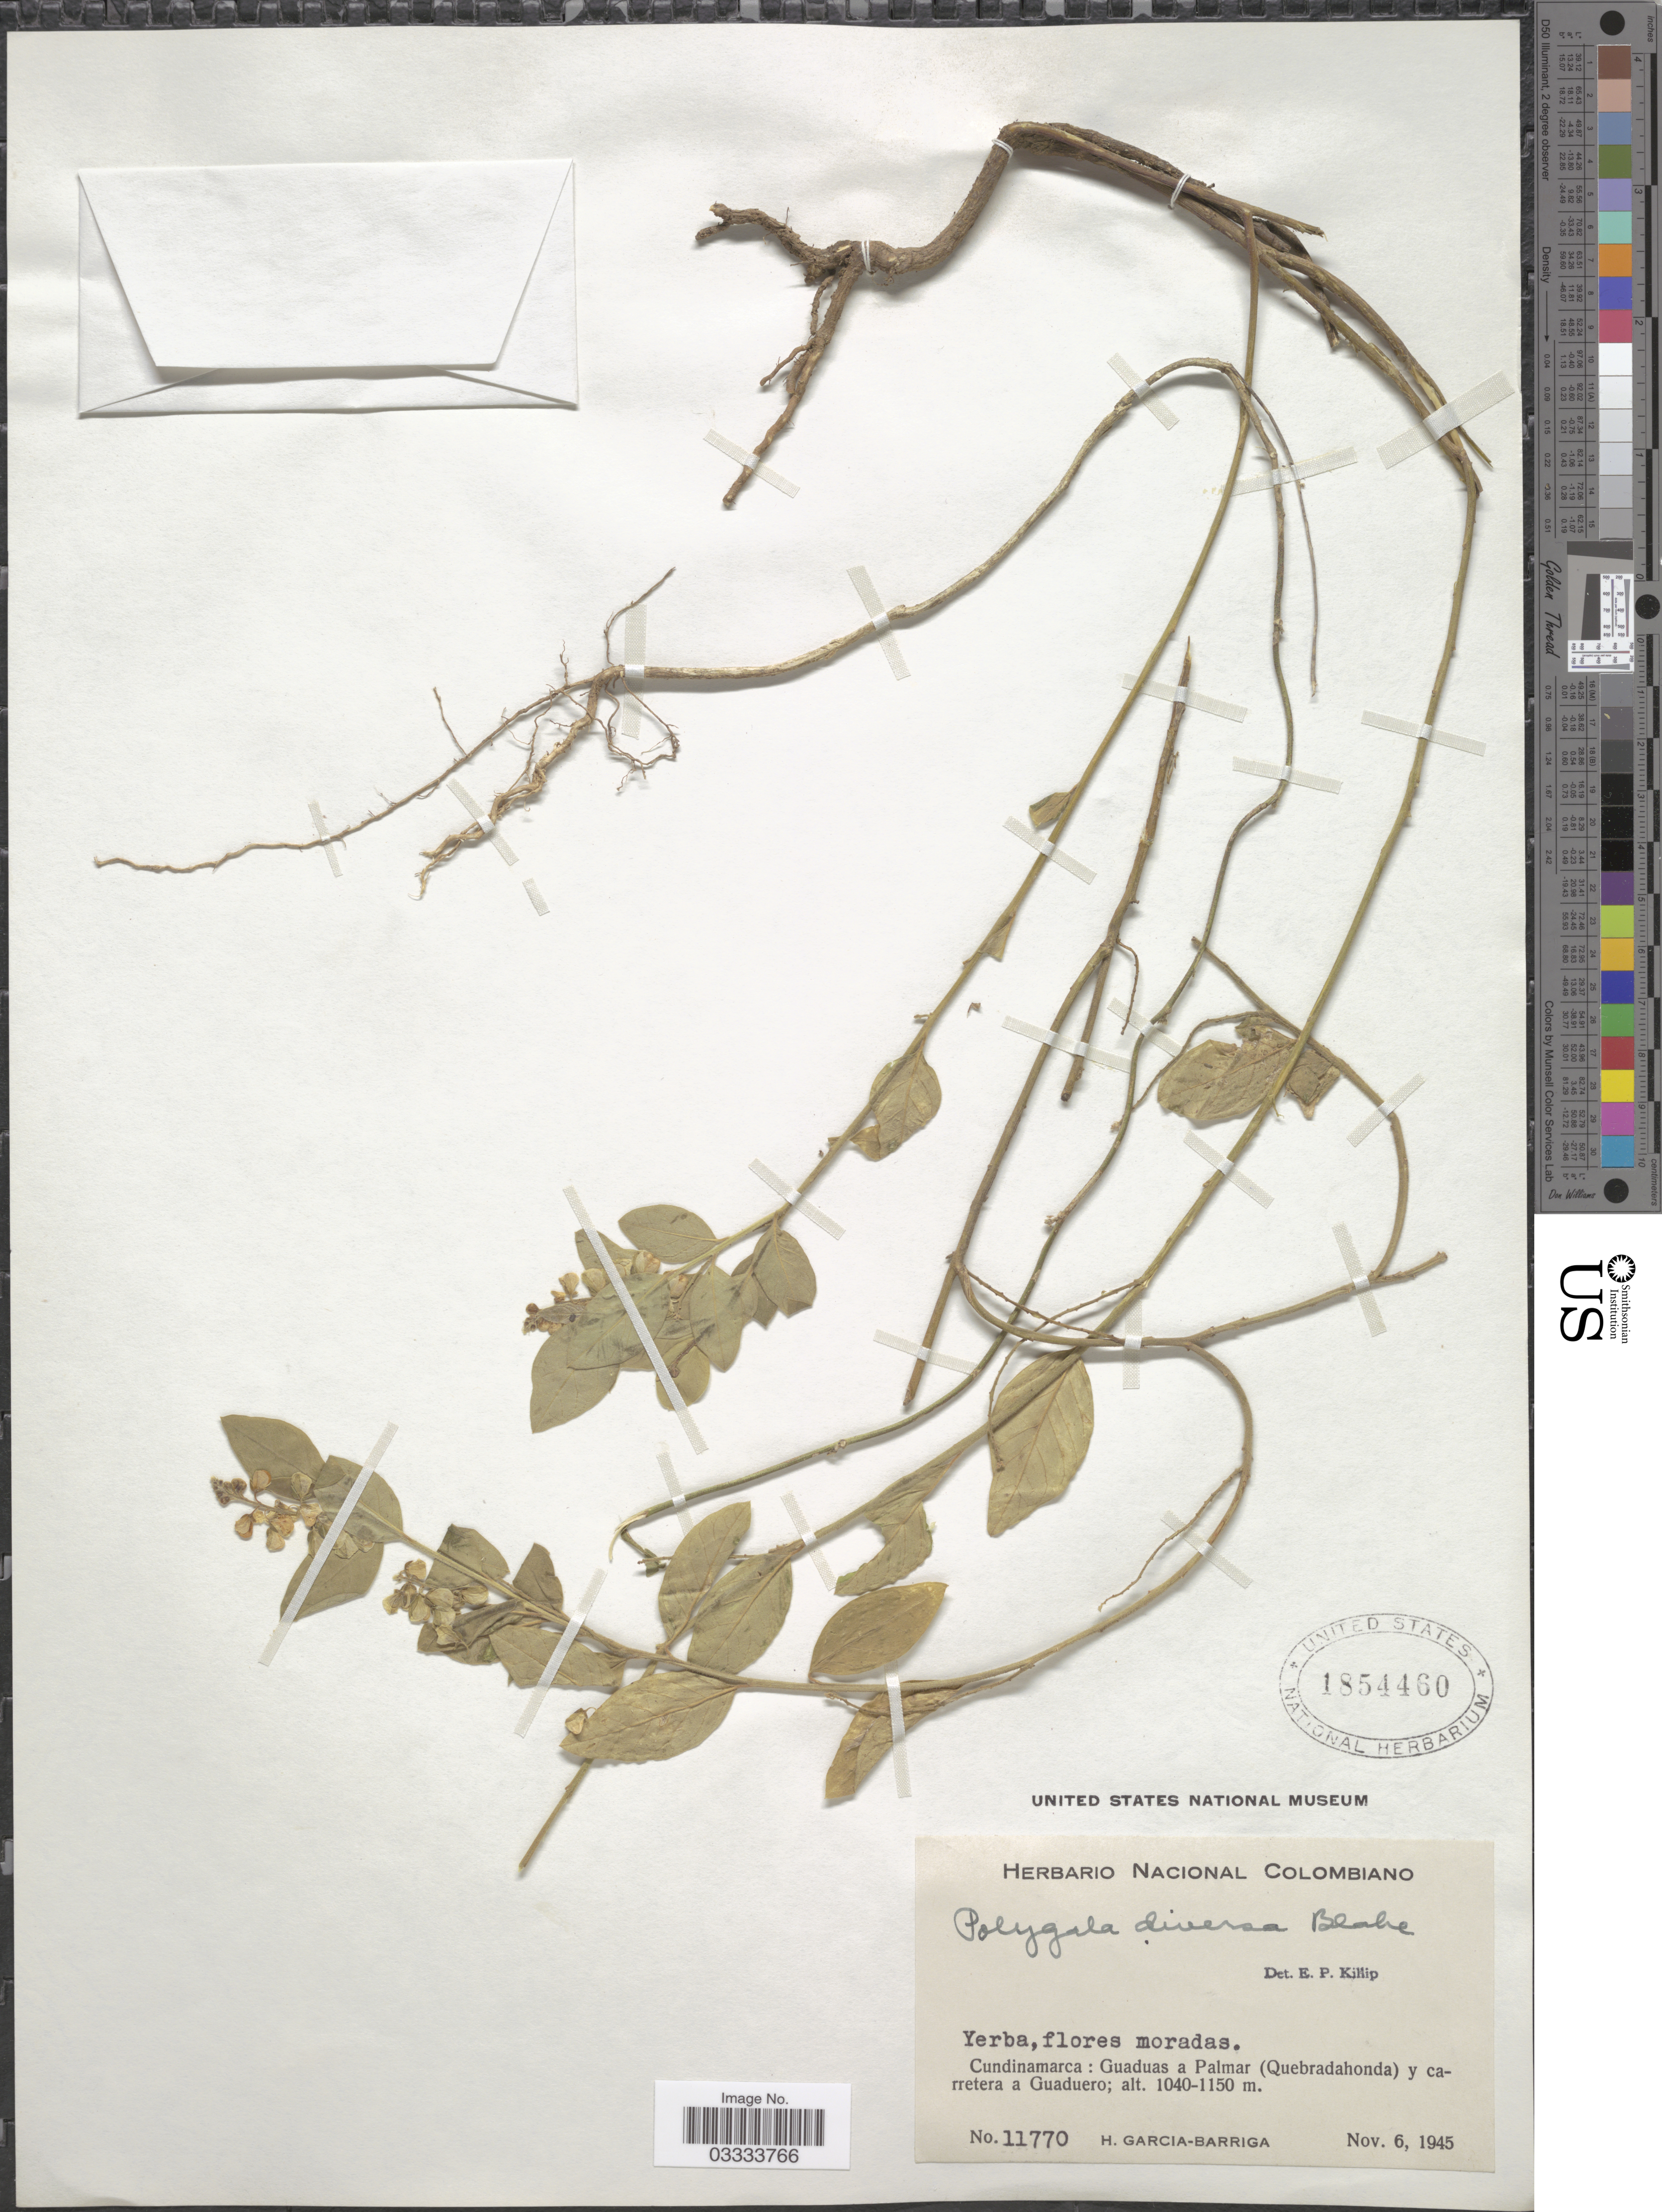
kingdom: Plantae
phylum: Tracheophyta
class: Magnoliopsida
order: Fabales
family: Polygalaceae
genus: Asemeia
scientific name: Asemeia monninoides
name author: (Kunth) J.F.B. Pastore & J.R. Abbott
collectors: H. García Barriga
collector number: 11770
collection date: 1945-11-06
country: Colombia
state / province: Cundinamarca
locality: Guaduas a Palmar (Quebradahonda) y carretera a Guaduero.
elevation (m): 1040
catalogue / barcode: US 1854460